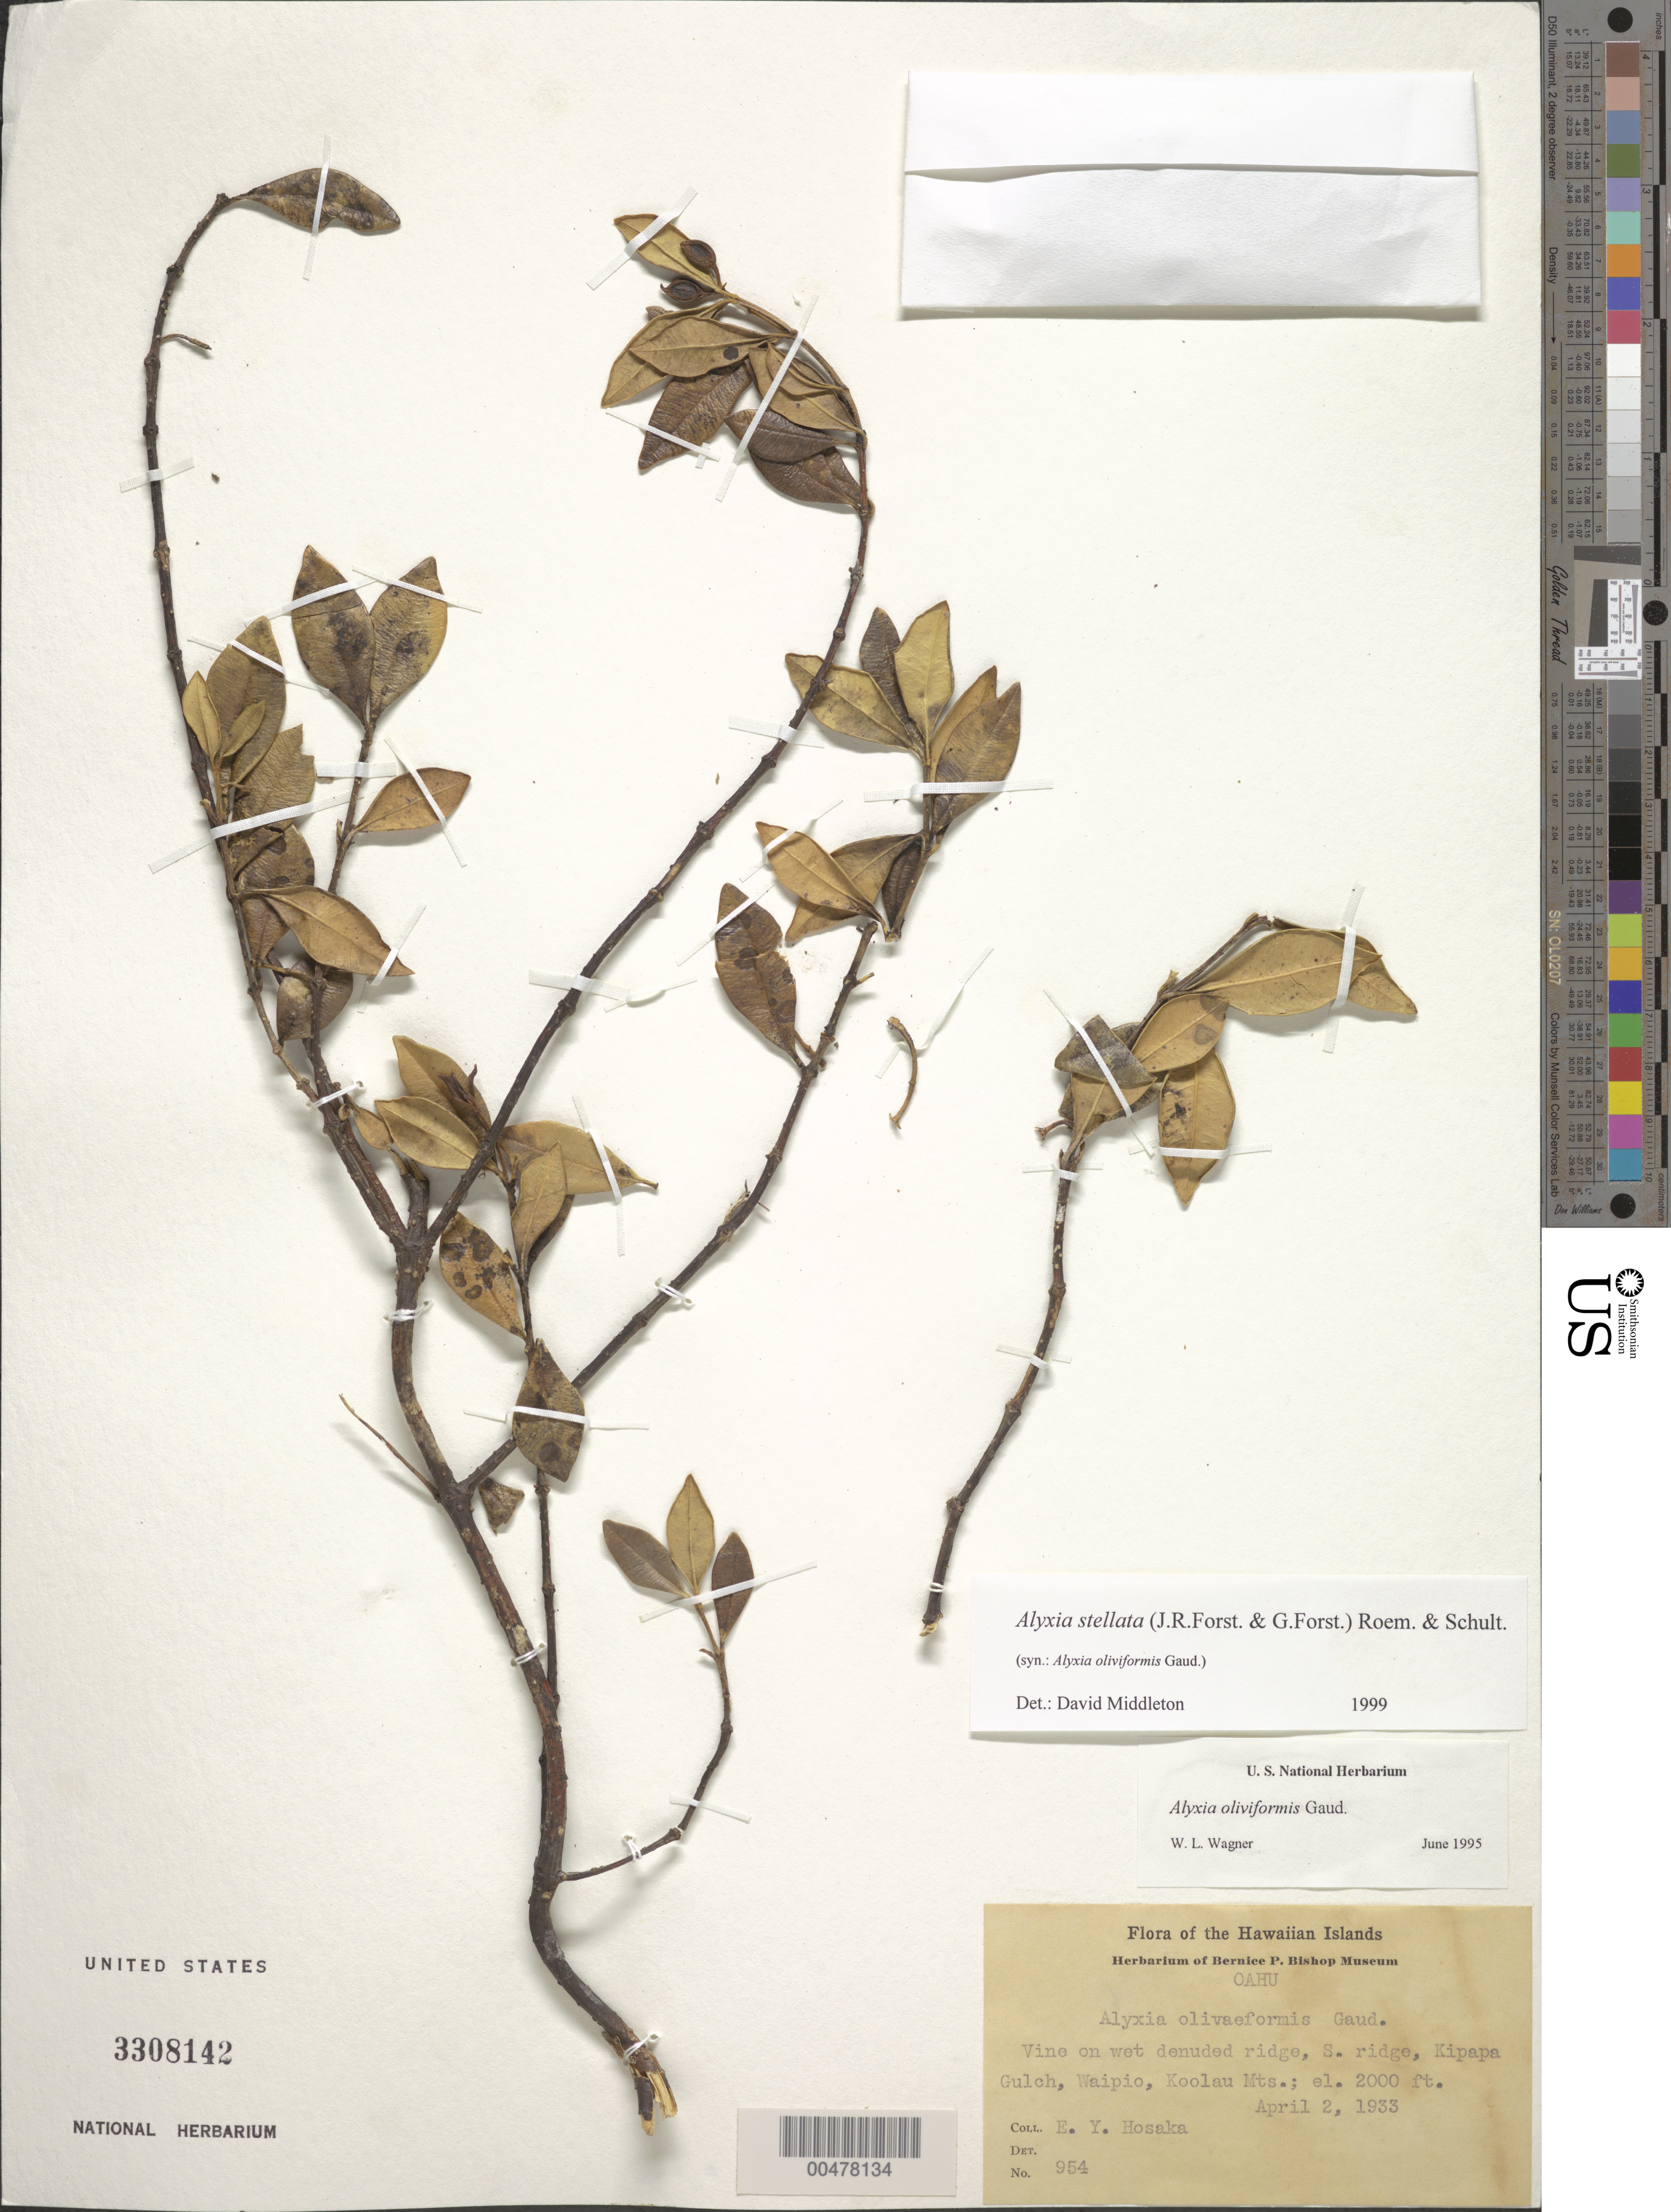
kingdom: Plantae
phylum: Tracheophyta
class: Magnoliopsida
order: Gentianales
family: Apocynaceae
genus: Alyxia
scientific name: Alyxia stellata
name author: (J.R. Forst. & G. Forst.) Roem. & Schult.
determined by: Middleton, D. J.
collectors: E. Y. Hosaka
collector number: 954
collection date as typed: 2 Apr 1933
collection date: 1933-04-02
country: United States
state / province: Hawaii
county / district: Honolulu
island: Oahu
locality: S ridge Kipapa Gulch, Waipio, Koolau Mts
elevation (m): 610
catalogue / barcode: US 3308142